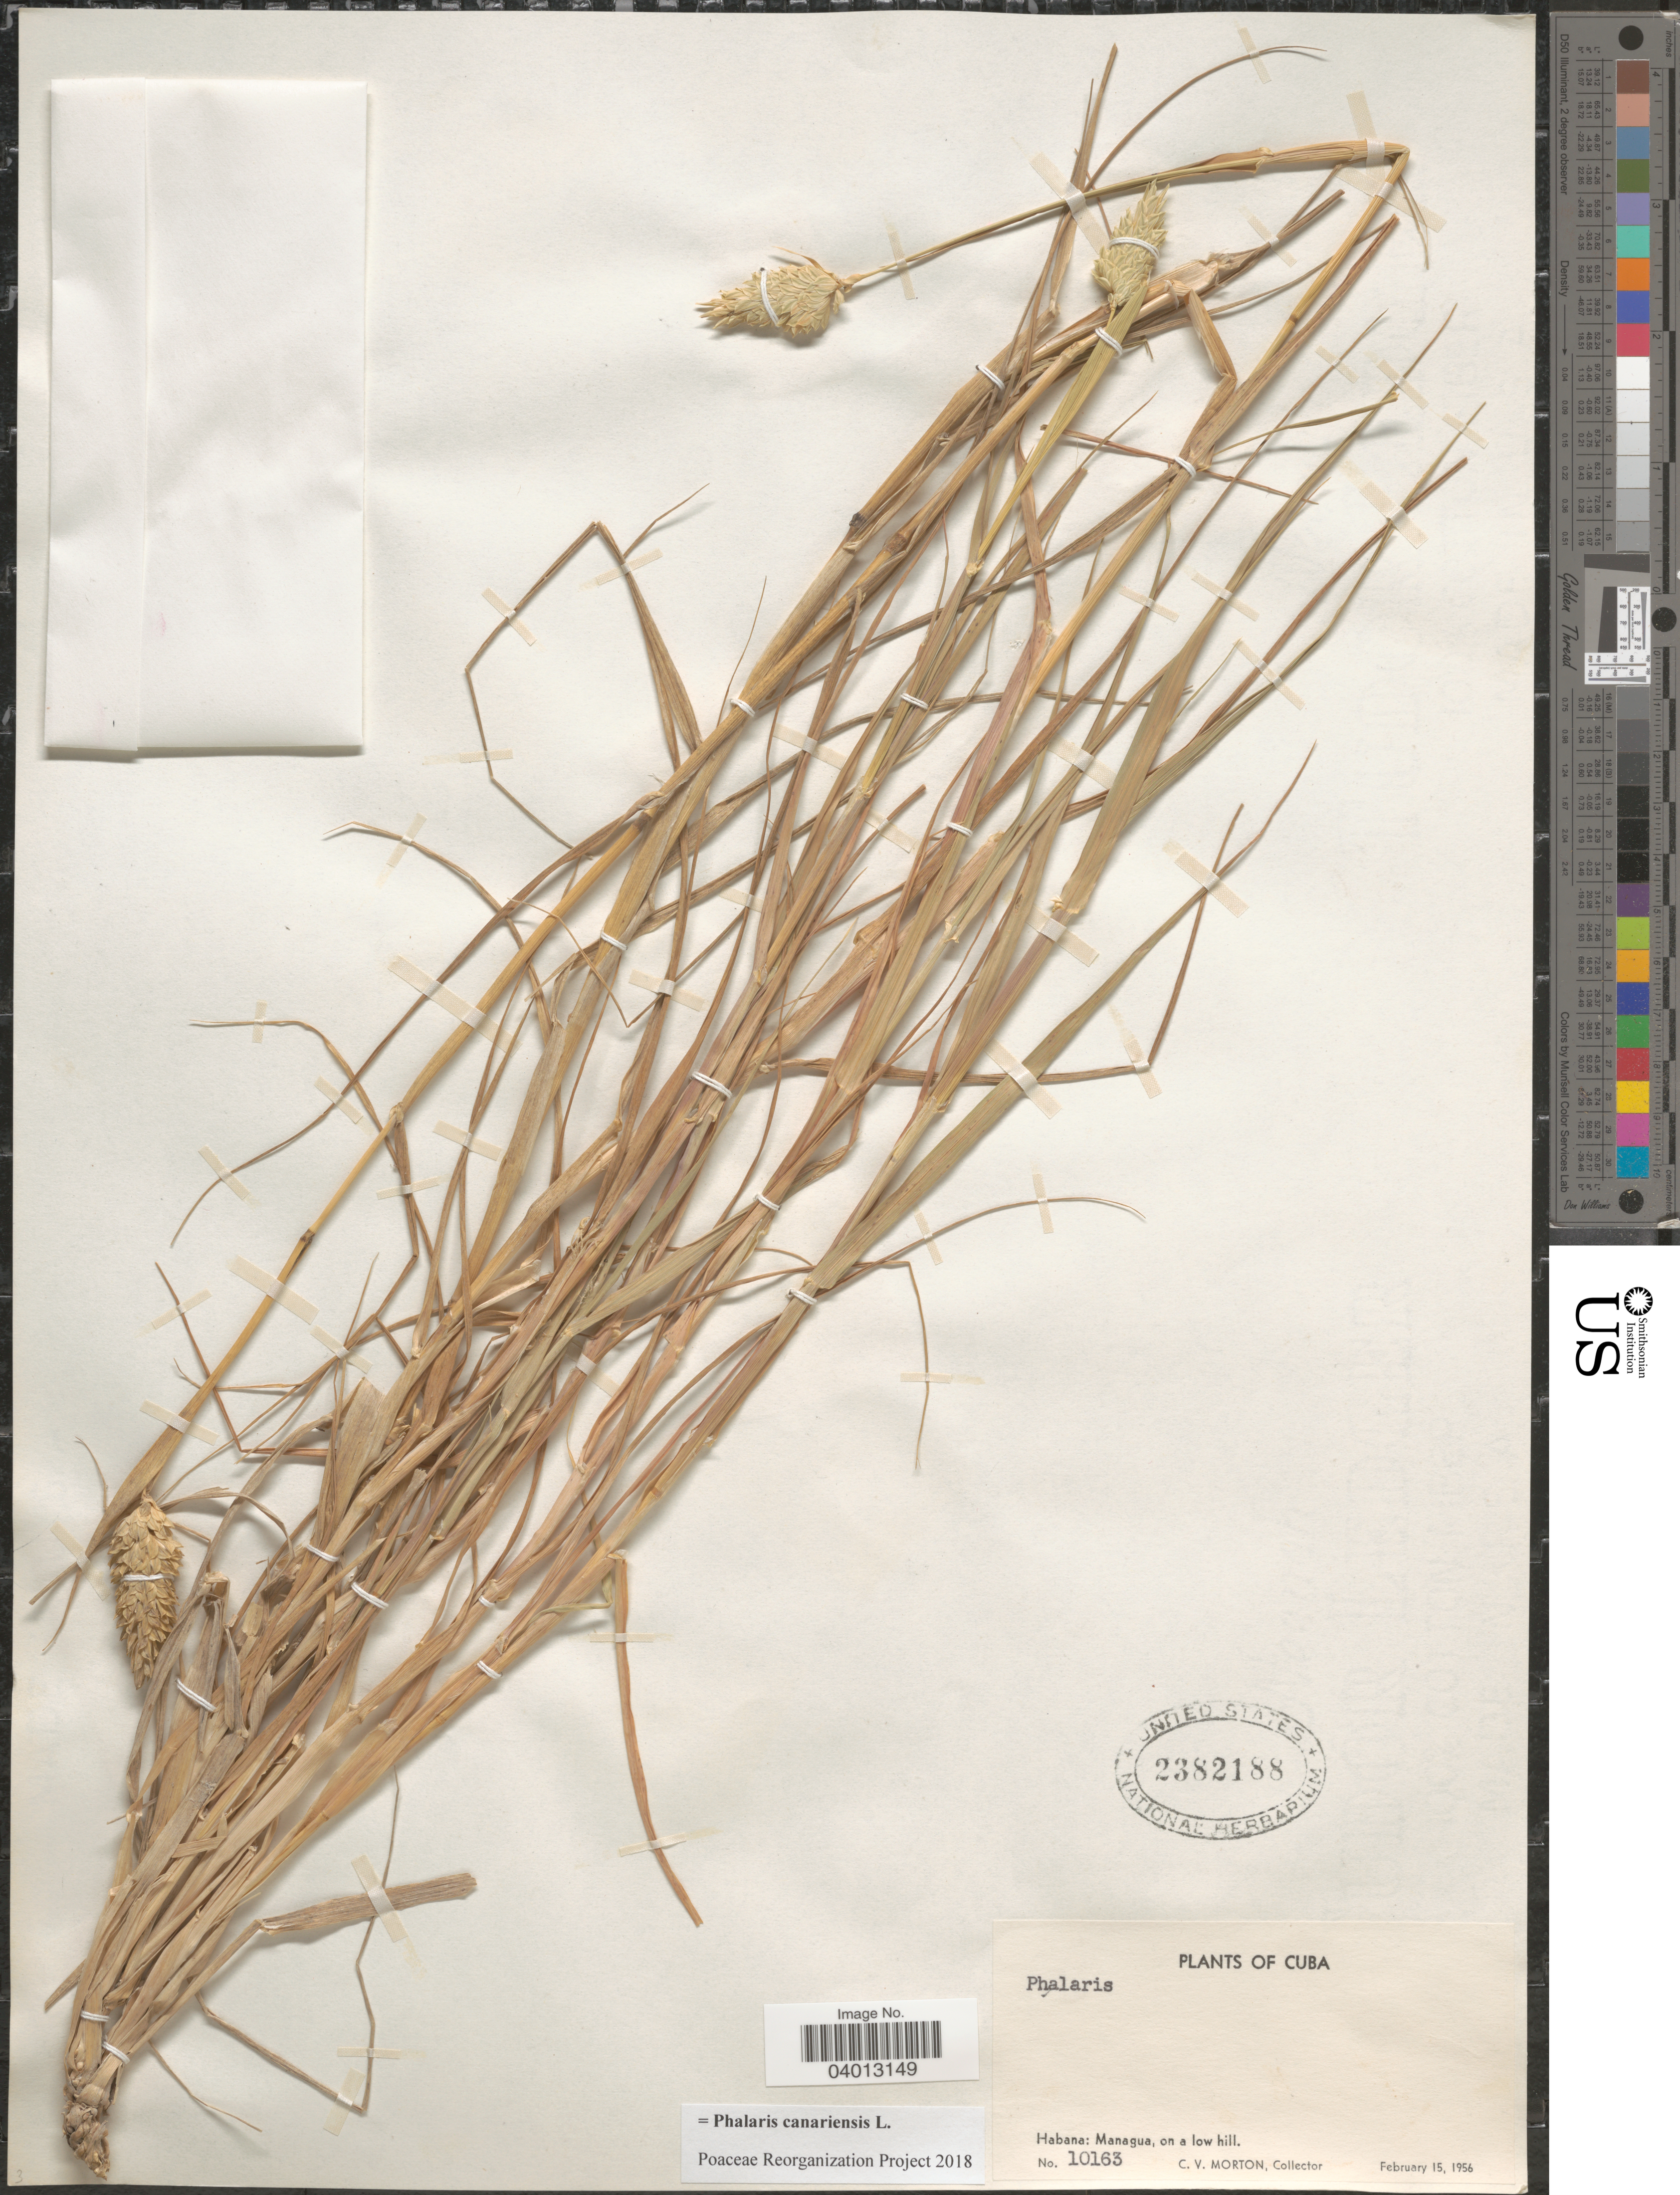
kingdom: Plantae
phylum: Tracheophyta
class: Liliopsida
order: Poales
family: Poaceae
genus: Phalaris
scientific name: Phalaris canariensis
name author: L.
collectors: C. V. Morton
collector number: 10163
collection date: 1956-02-15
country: Cuba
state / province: La Habana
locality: Managua, on a low hill.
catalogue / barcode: US 2382188